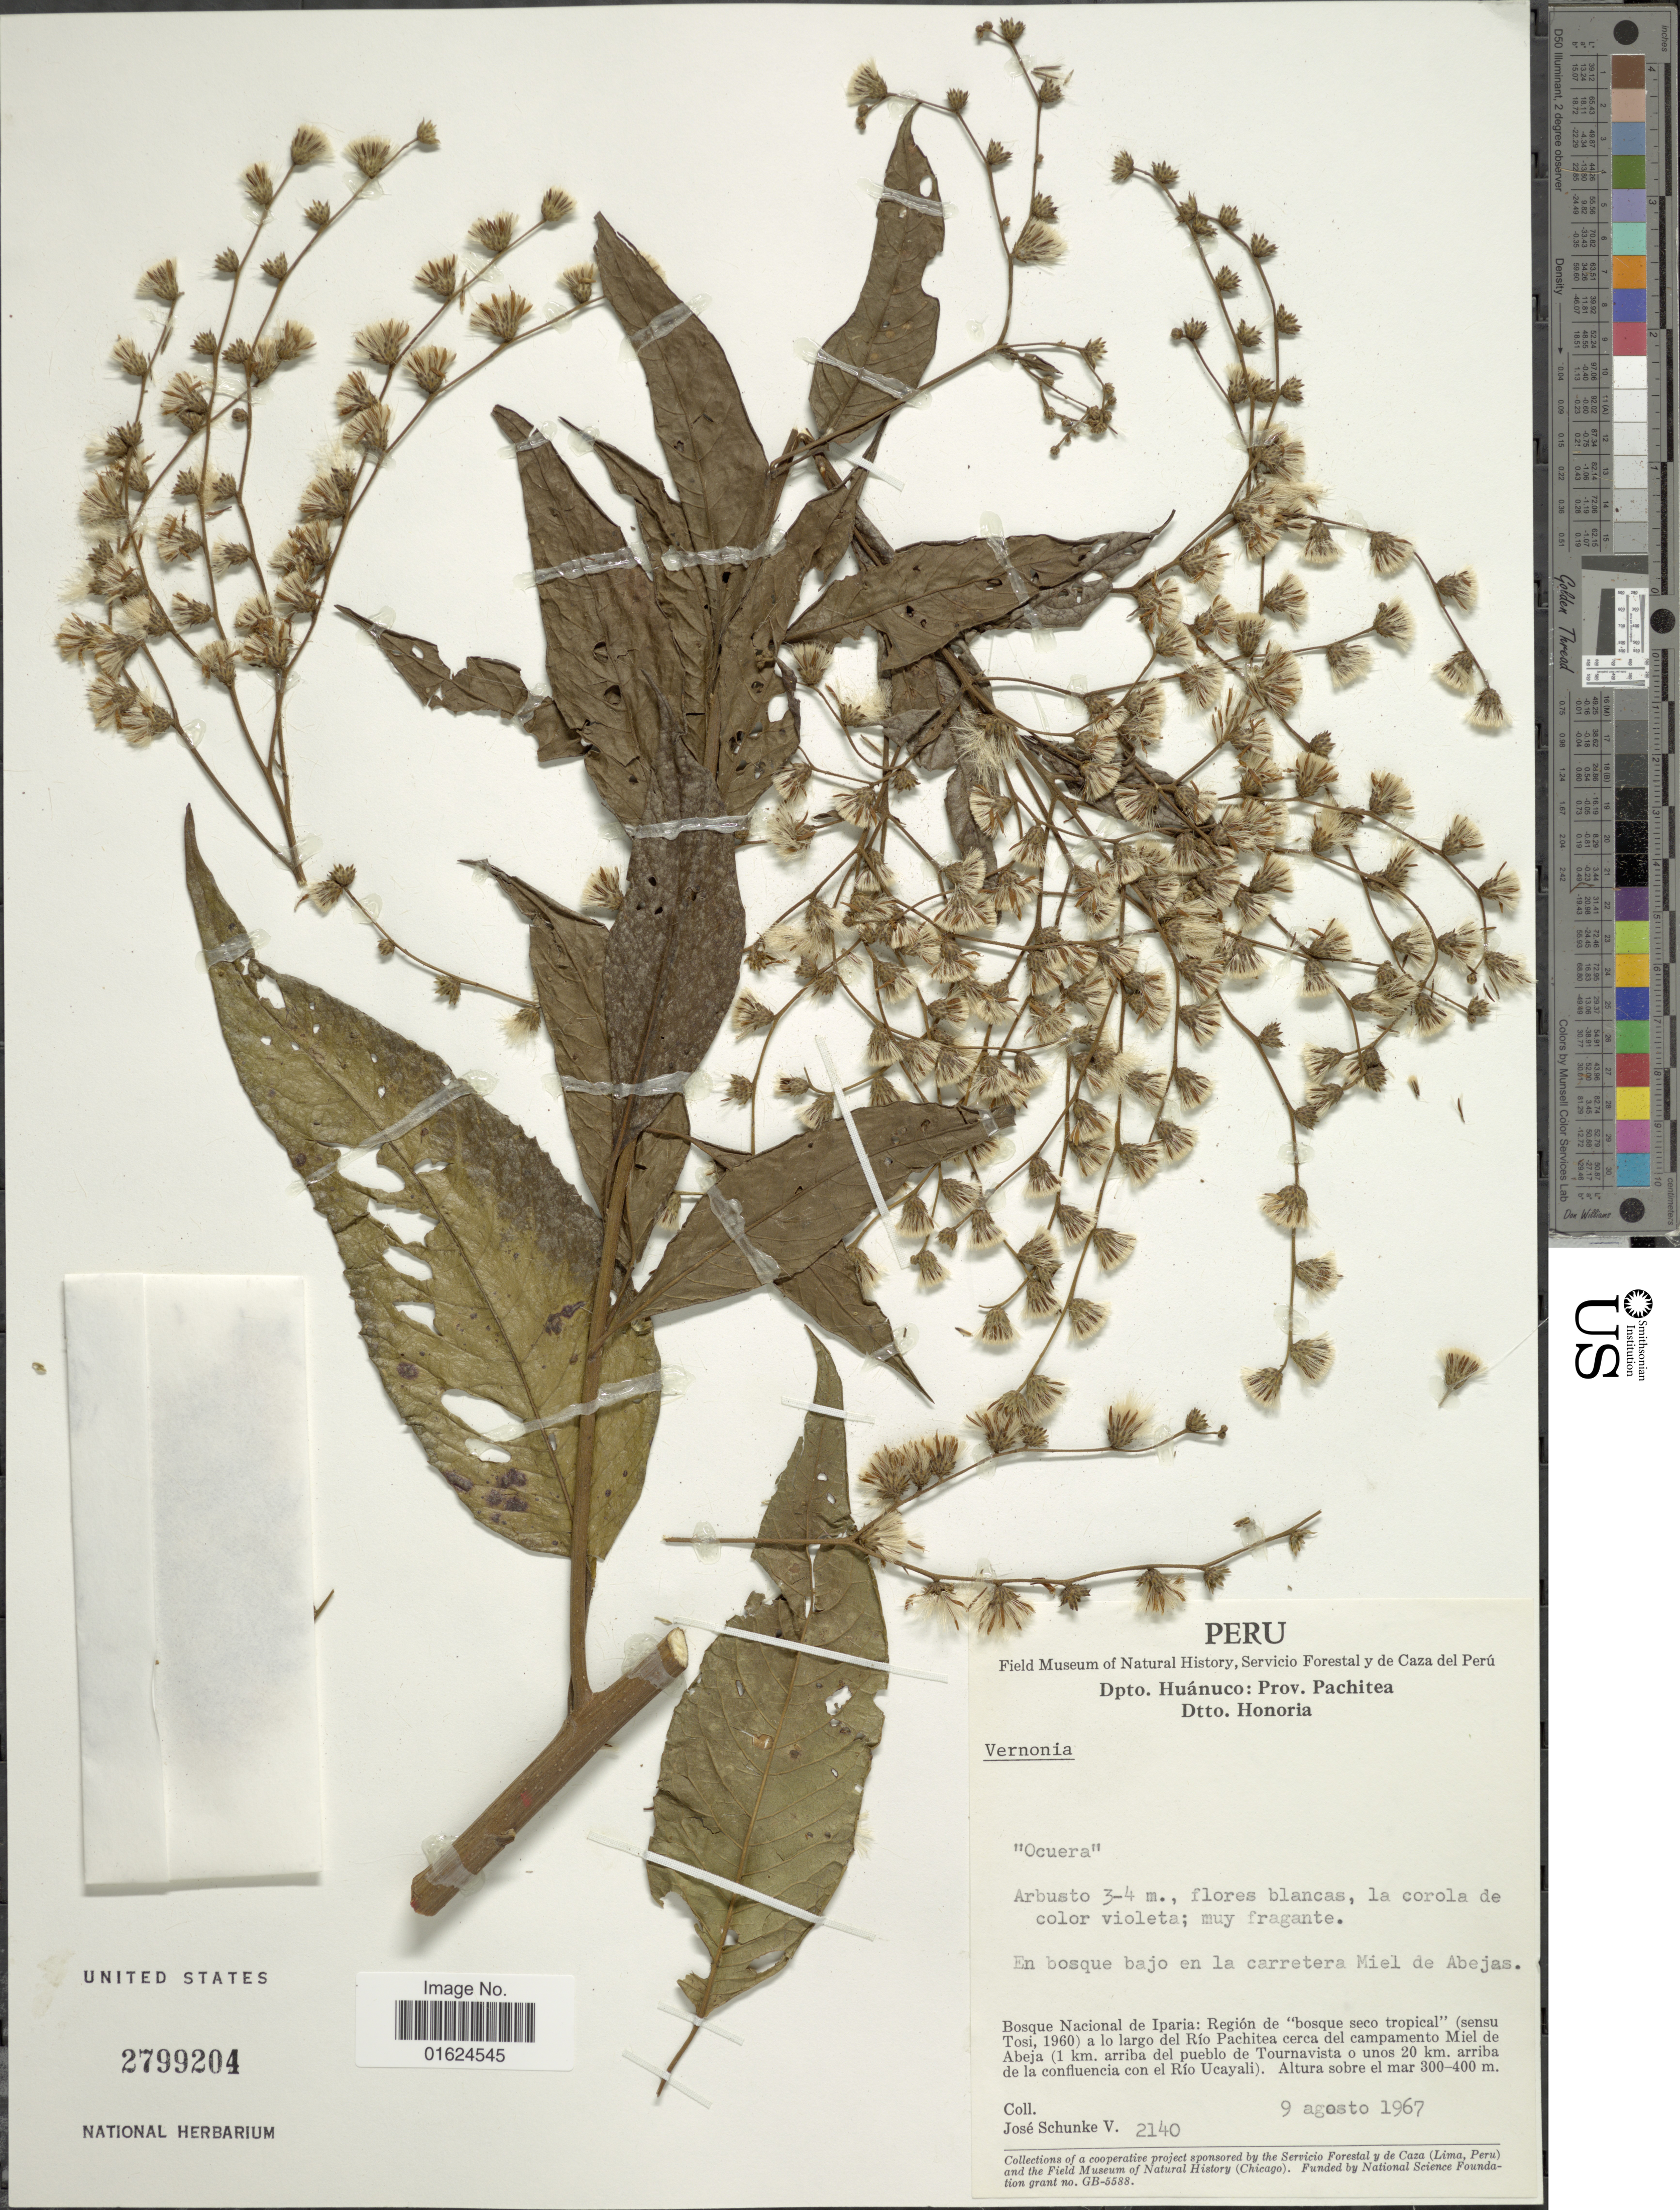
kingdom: Plantae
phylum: Tracheophyta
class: Magnoliopsida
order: Asterales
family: Asteraceae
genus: Vernonanthura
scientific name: Vernonanthura patens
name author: (Kunth) H. Rob.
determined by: Renon, Polla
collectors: J. Schunke Vigo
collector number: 2140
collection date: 1967-08-09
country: Peru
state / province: Huánuco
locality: Depto Huánuci: Prov. Pachitea, Dtto Honoria, En bosque bajo en la carretera Miel de Abejas. Bosque Nacional de Iparia: Región de 'bosque seco tropical' (sensu Tosi) a ,o largo del Río Pachitea cerca del campamento Miel de Abeja (1 km arriba del puebli de Tournavista o unos 20 km. arriba de la confluencia con el Río Ucayali)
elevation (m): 300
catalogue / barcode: US 2799204